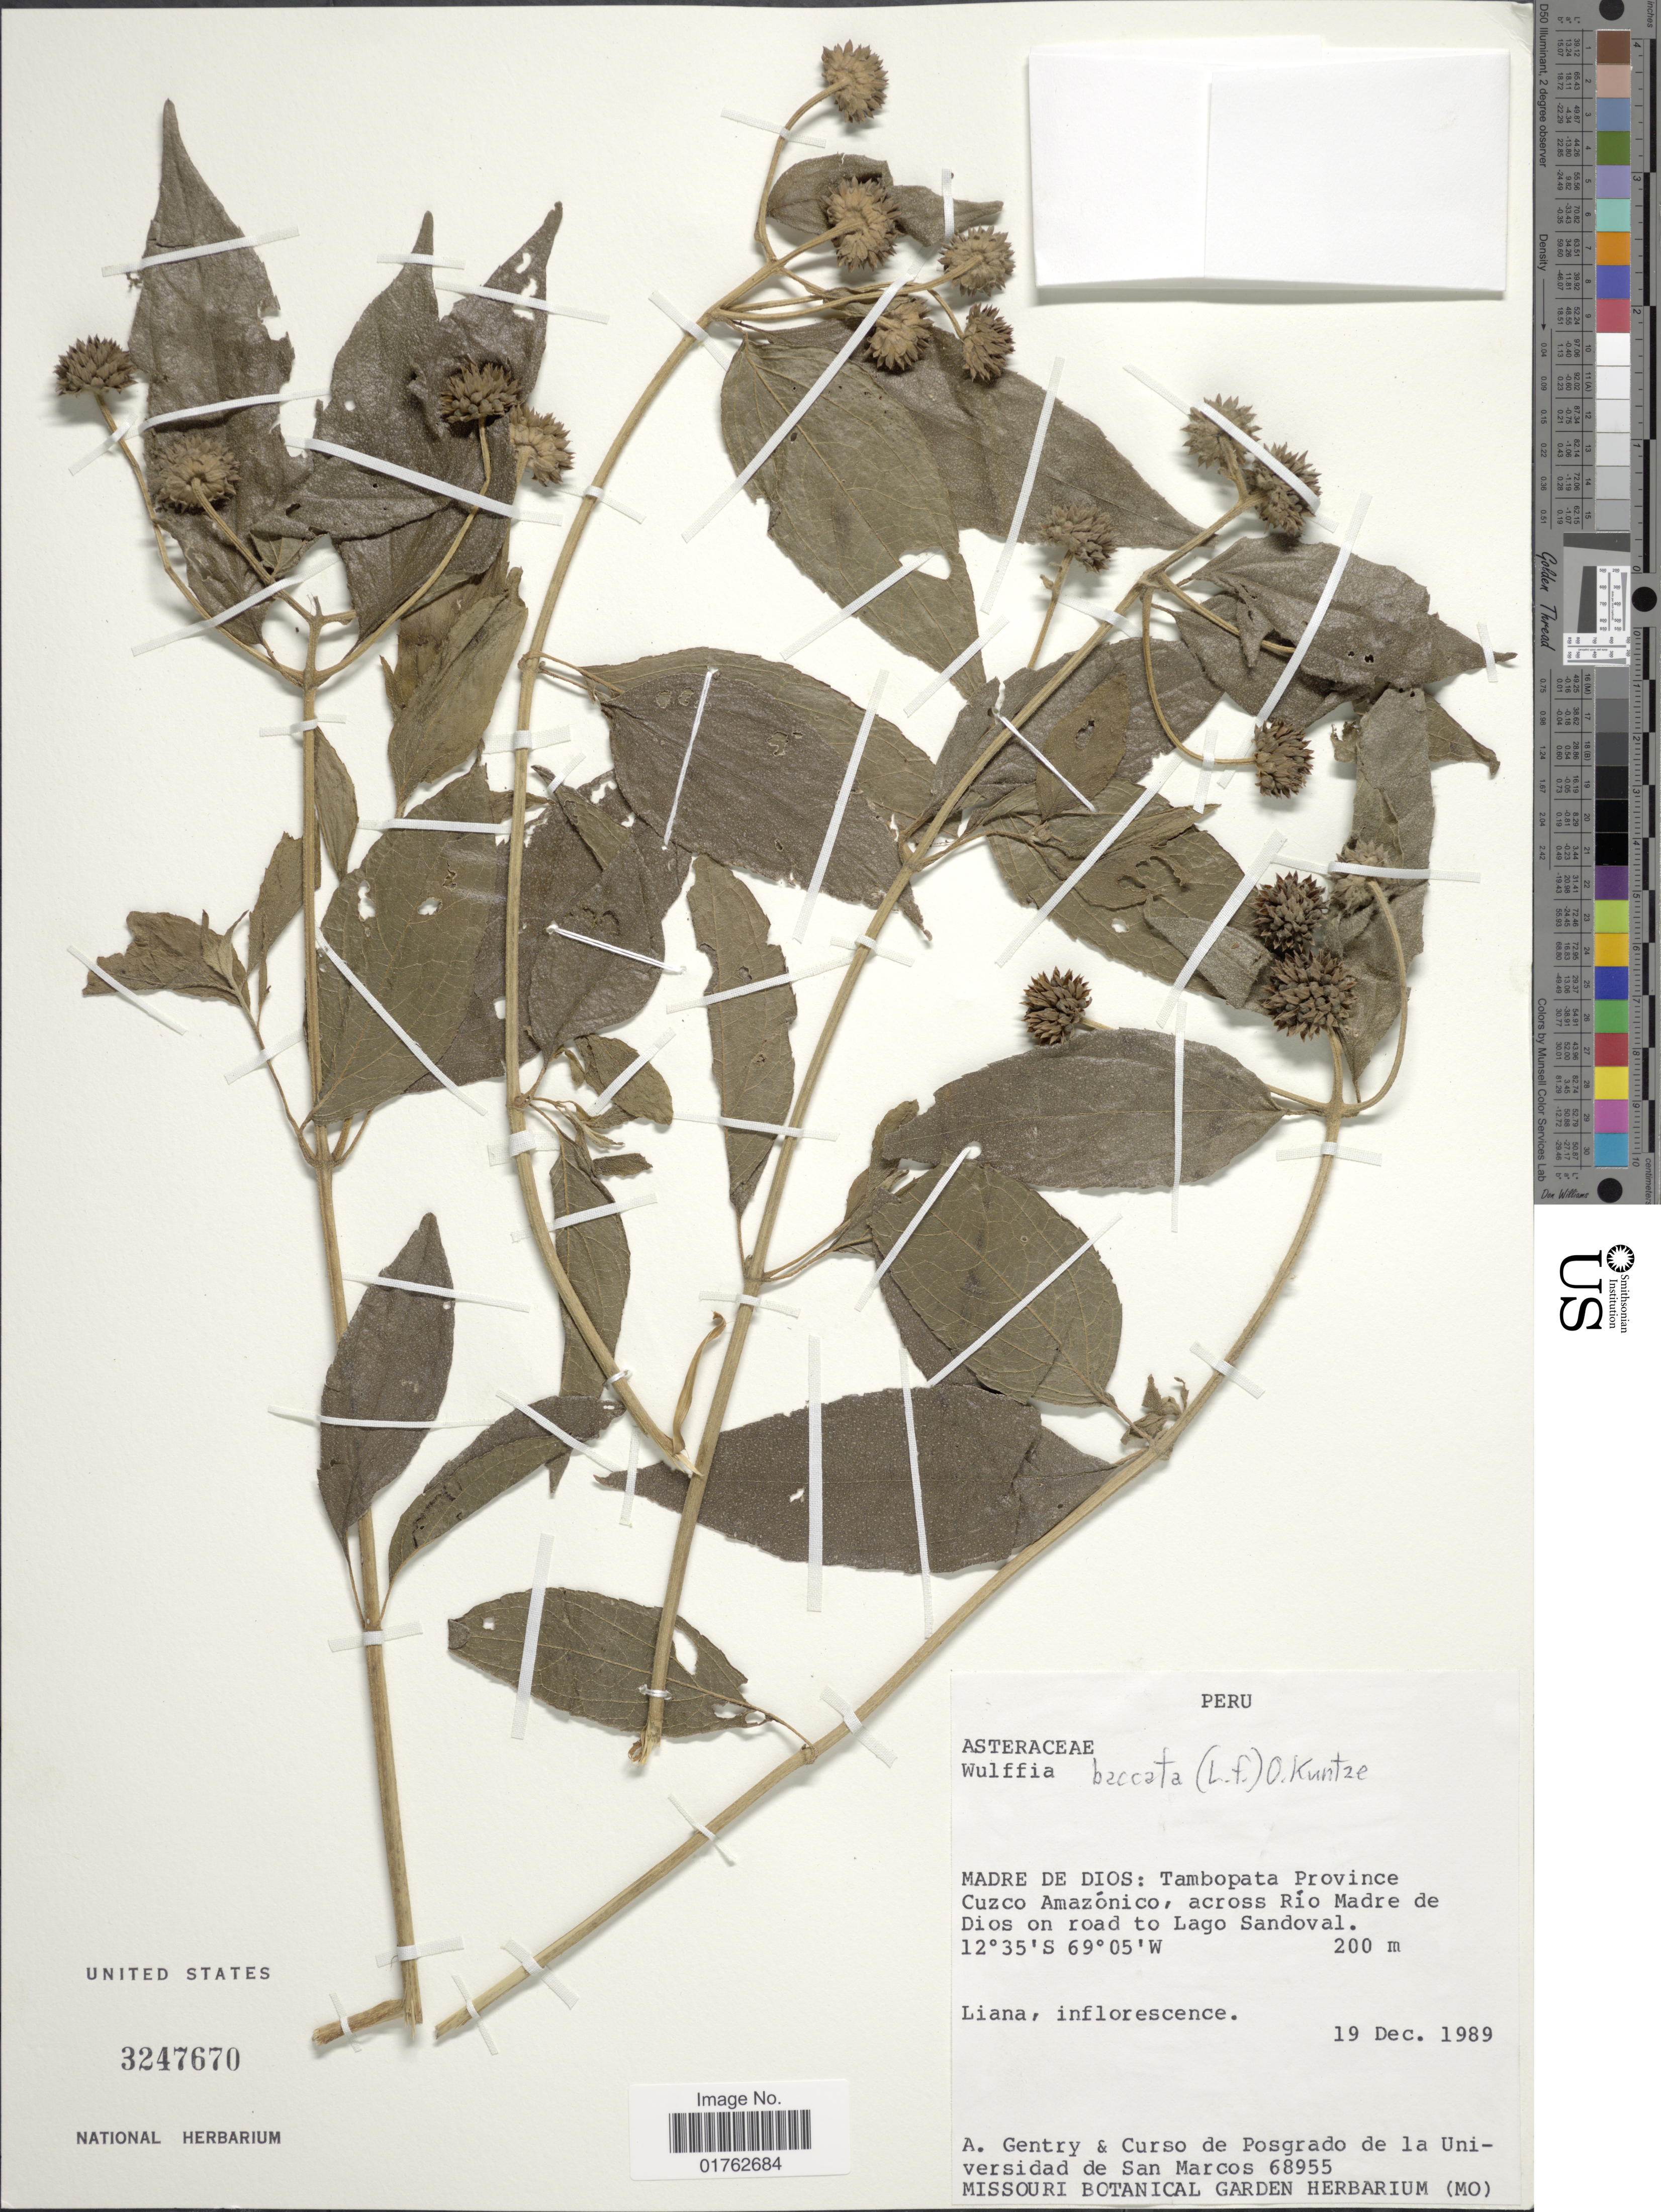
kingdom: Plantae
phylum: Tracheophyta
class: Magnoliopsida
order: Asterales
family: Asteraceae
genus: Wulffia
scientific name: Wulffia baccata var. baccata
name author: (L.) Kuntze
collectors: A. H. Gentry & Curso de Posgrado de la Univ. de San Marcos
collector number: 68955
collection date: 1989-12-19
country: Peru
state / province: Cusco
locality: Madre de Dios: Tambopata Province Cuzco Amazonico, across Rio Madre de Dios on road to Lago Sandoval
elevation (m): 200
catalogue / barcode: US 3247670